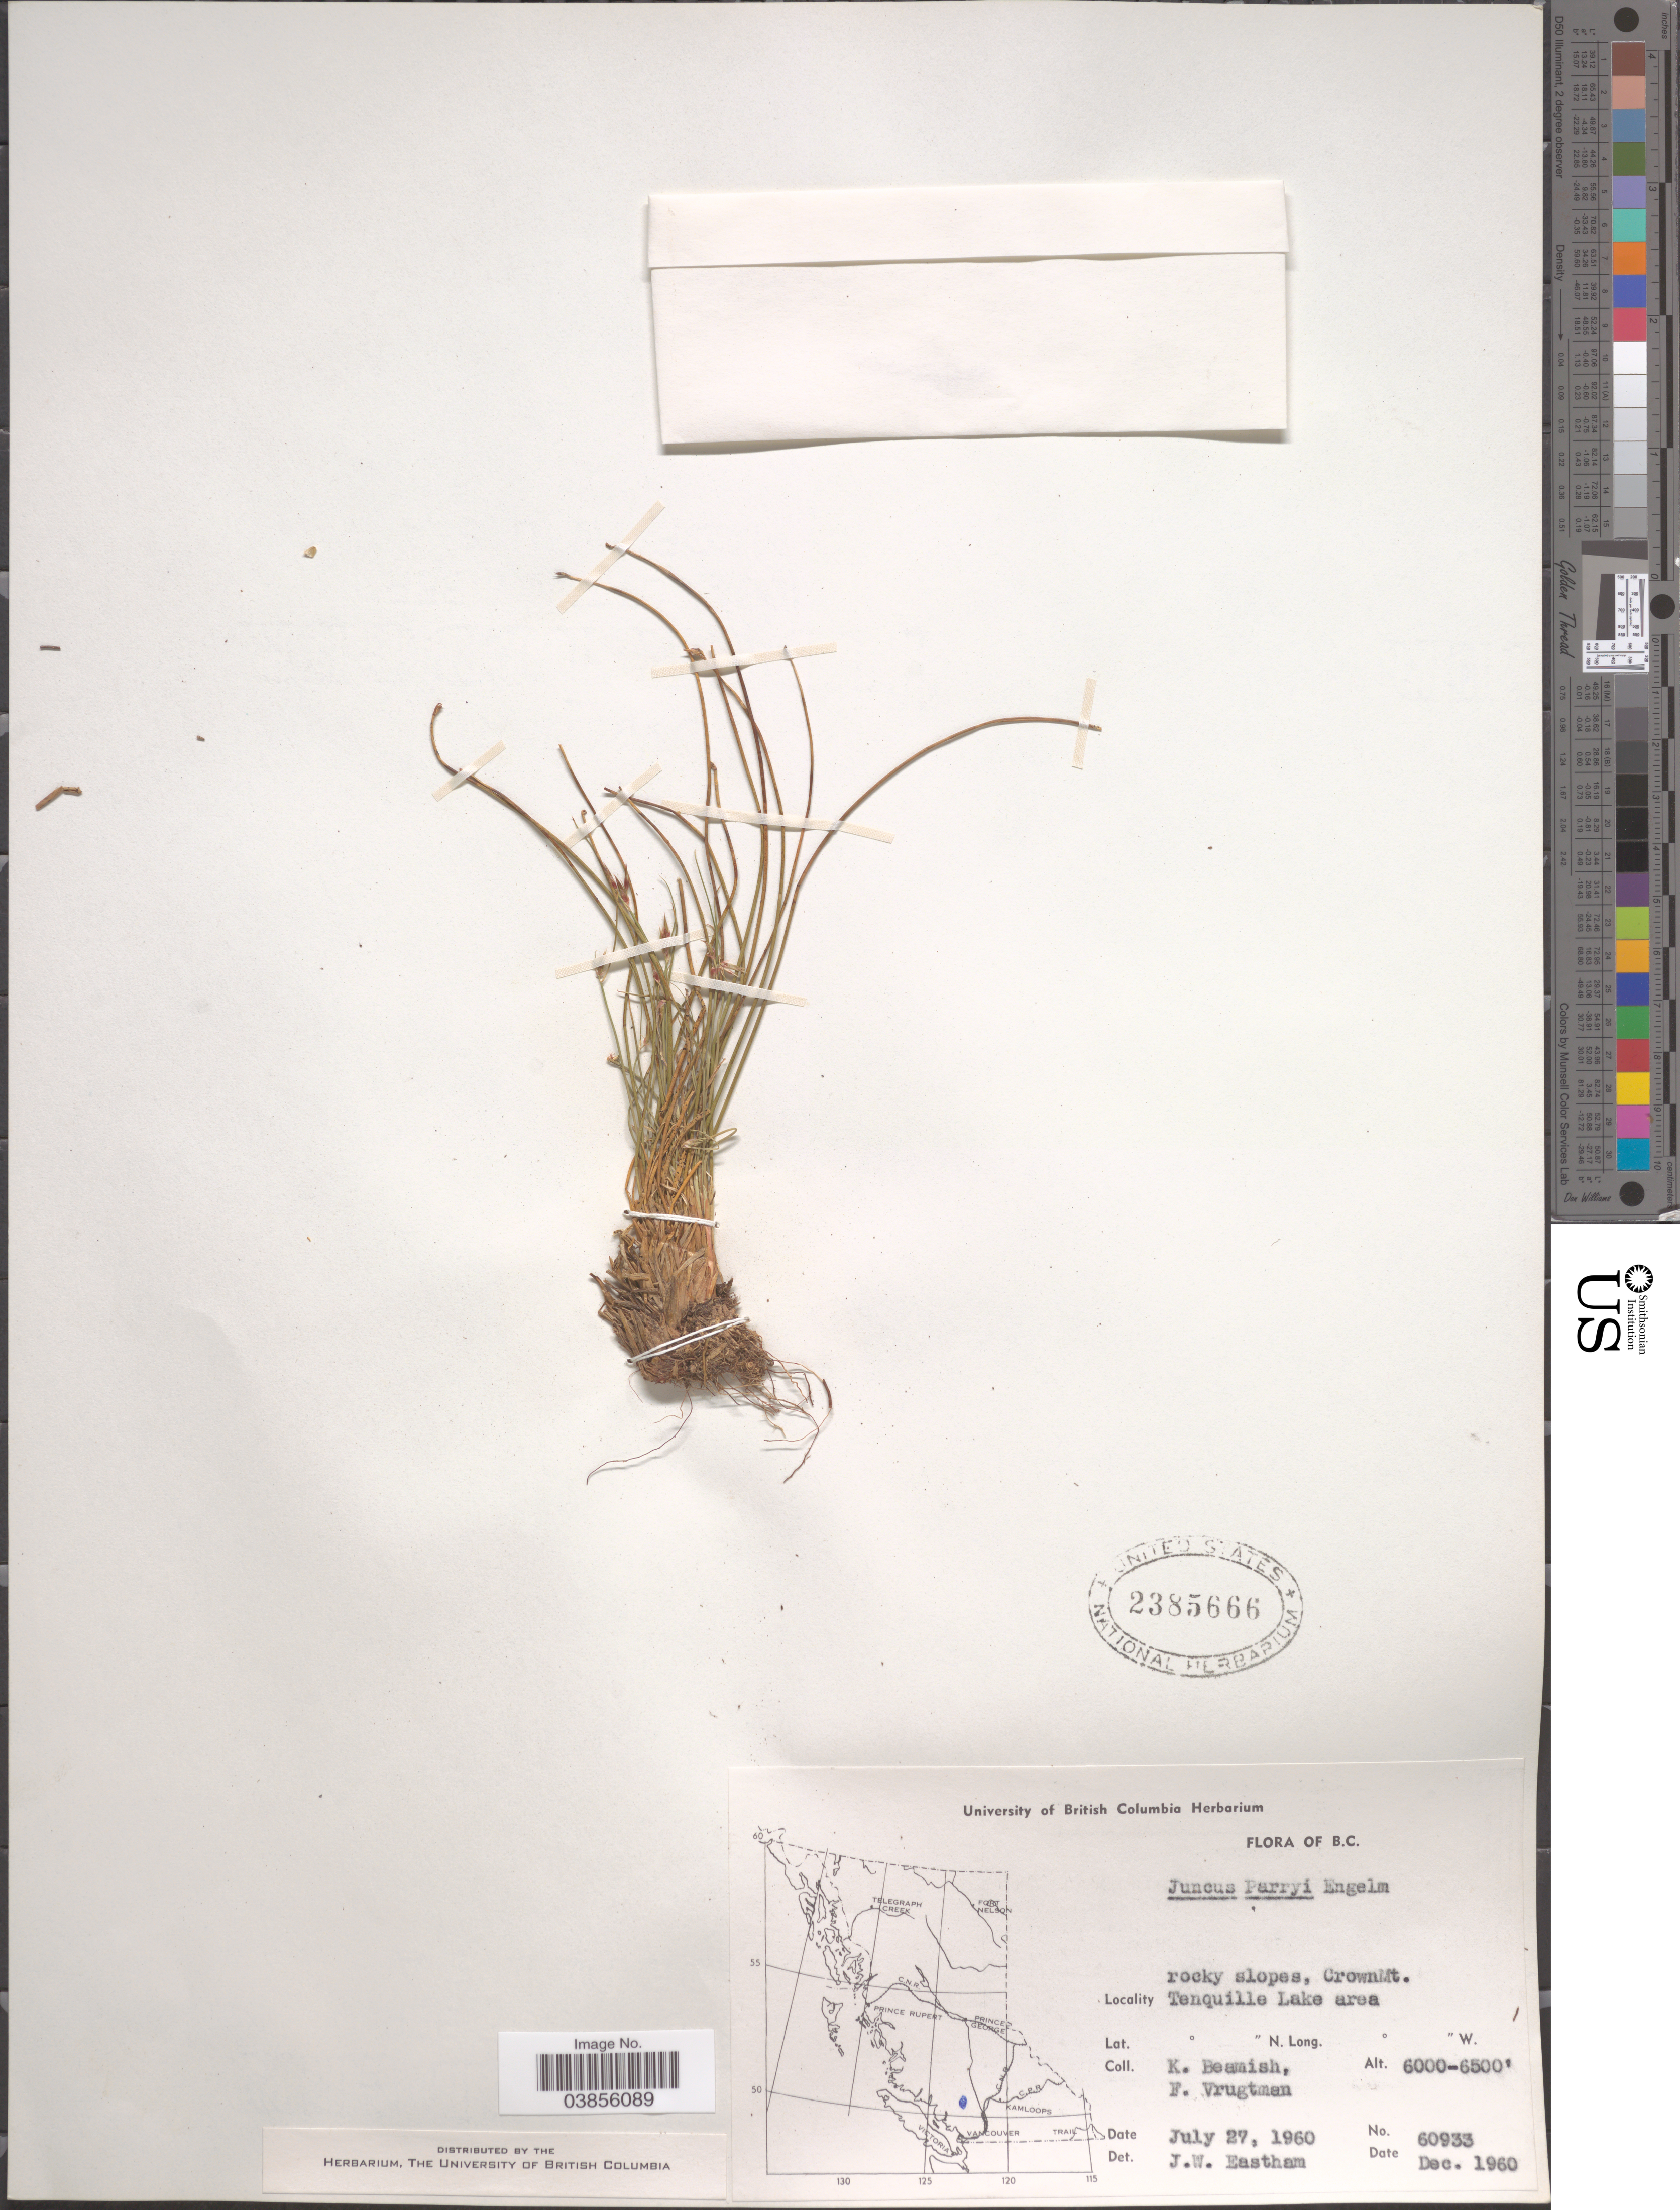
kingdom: Plantae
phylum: Tracheophyta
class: Liliopsida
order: Poales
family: Juncaceae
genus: Juncus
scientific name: Juncus parryi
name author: Engelm.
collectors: K. Beamish & F. Vrugtman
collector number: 60933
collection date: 1960-07-27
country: Canada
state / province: British Columbia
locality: Rocky slopes, Crown Mt. Tenquille Lake area.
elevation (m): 1829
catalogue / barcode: US 2385666